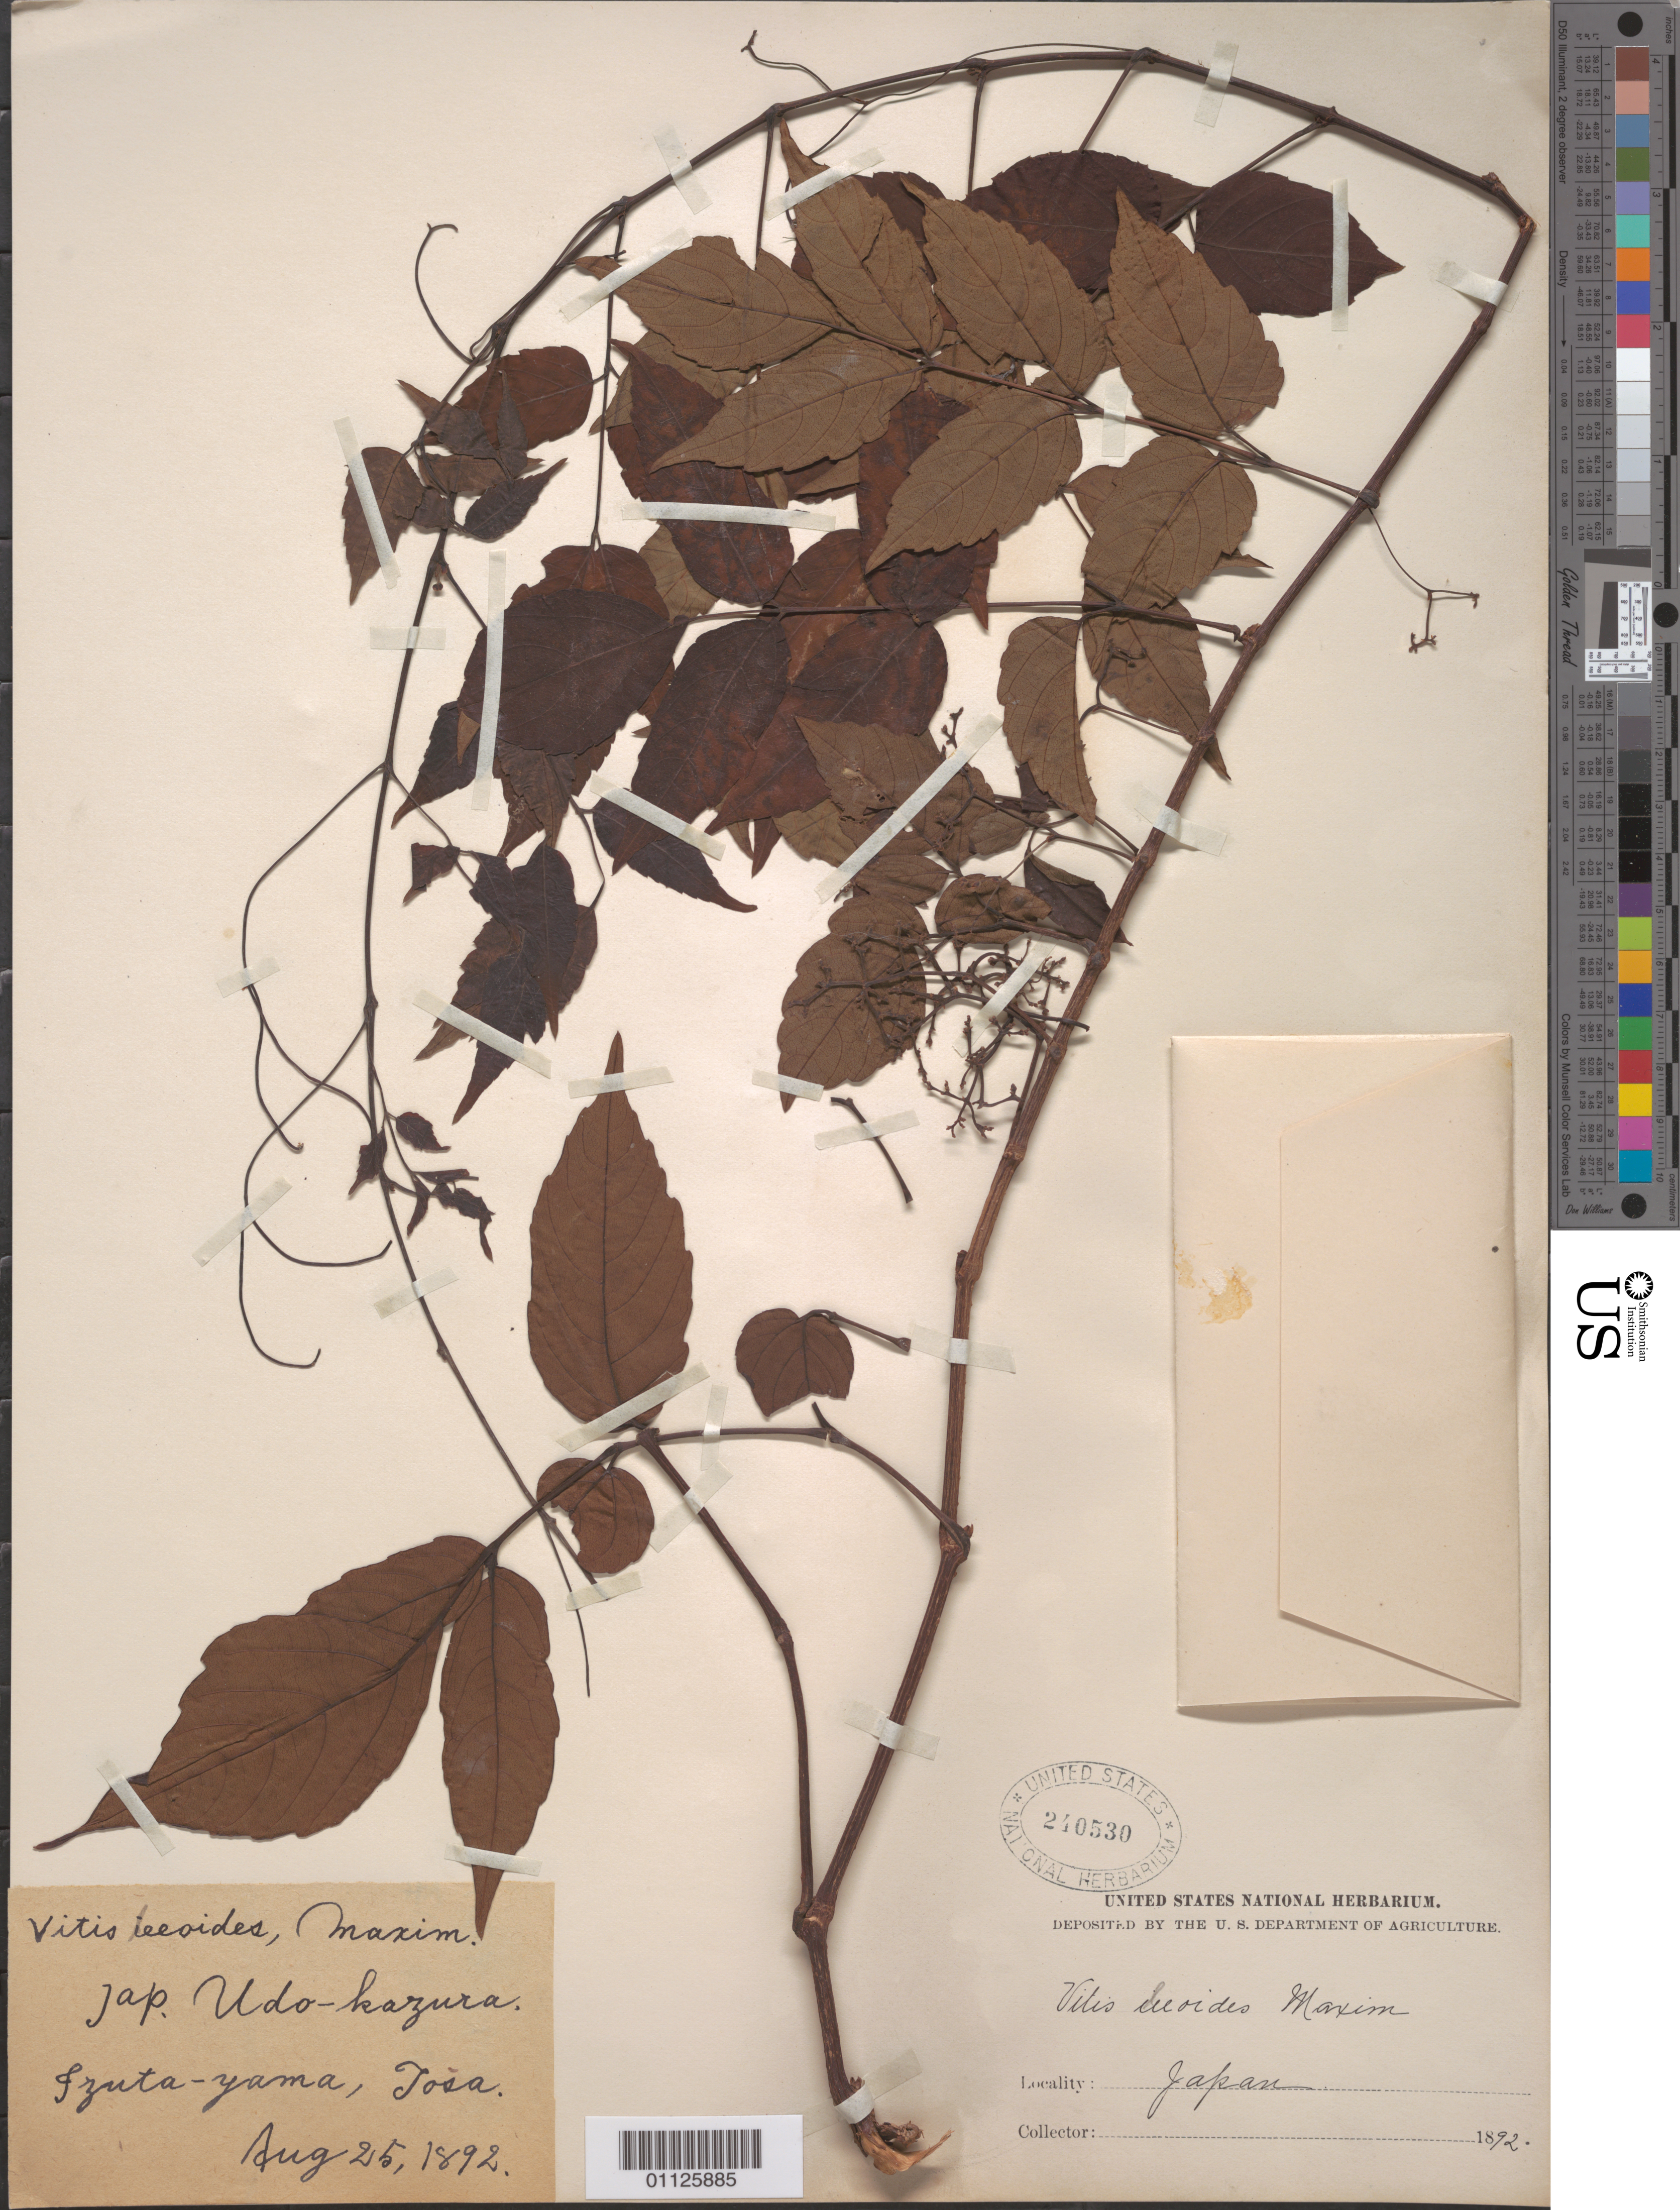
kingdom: Plantae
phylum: Tracheophyta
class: Magnoliopsida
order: Vitales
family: Vitaceae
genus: Vitis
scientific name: Vitis leeoides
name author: Maxim.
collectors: U.S. Department of Agriculture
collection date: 1892-08-25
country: Japan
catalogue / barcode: US 240530